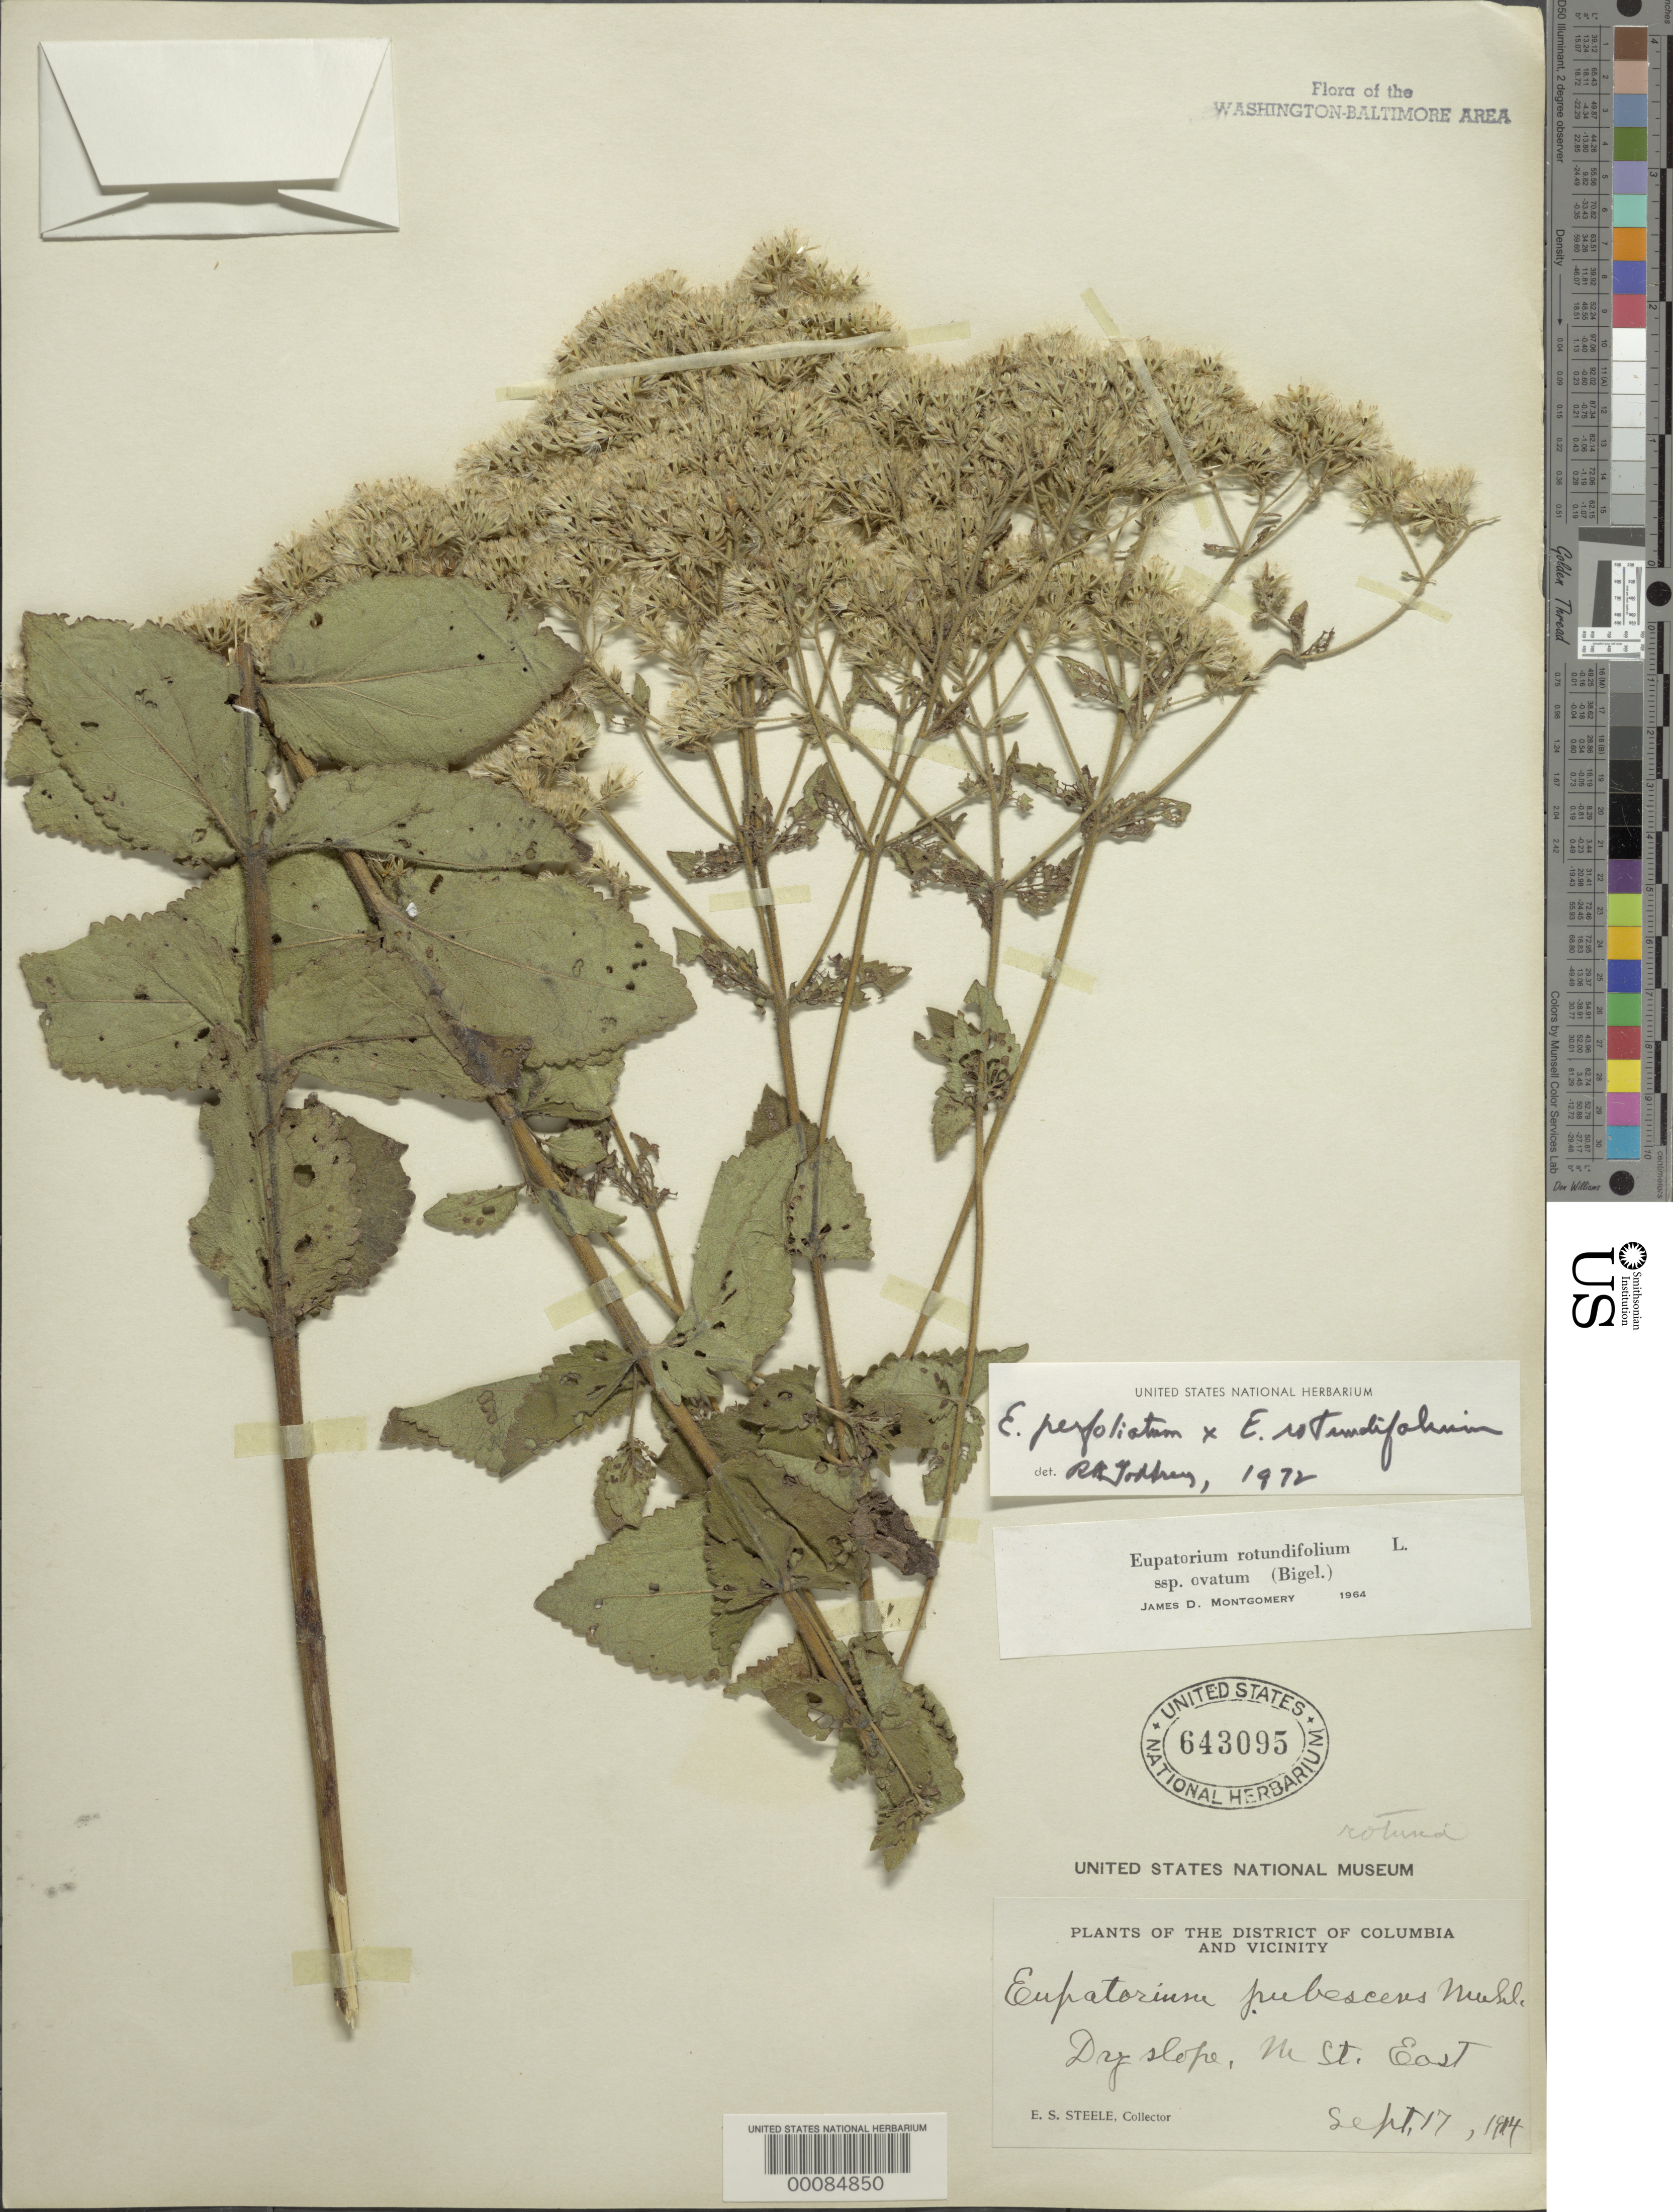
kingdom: Plantae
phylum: Tracheophyta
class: Magnoliopsida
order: Asterales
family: Asteraceae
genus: Eupatorium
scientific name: Eupatorium rotundifolium subsp. ovatum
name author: L.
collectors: E. Steele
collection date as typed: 17 Sep 1914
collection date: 1914-09-17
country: United States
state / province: District of Columbia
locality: M St East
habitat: Dry slope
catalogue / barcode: US 643095